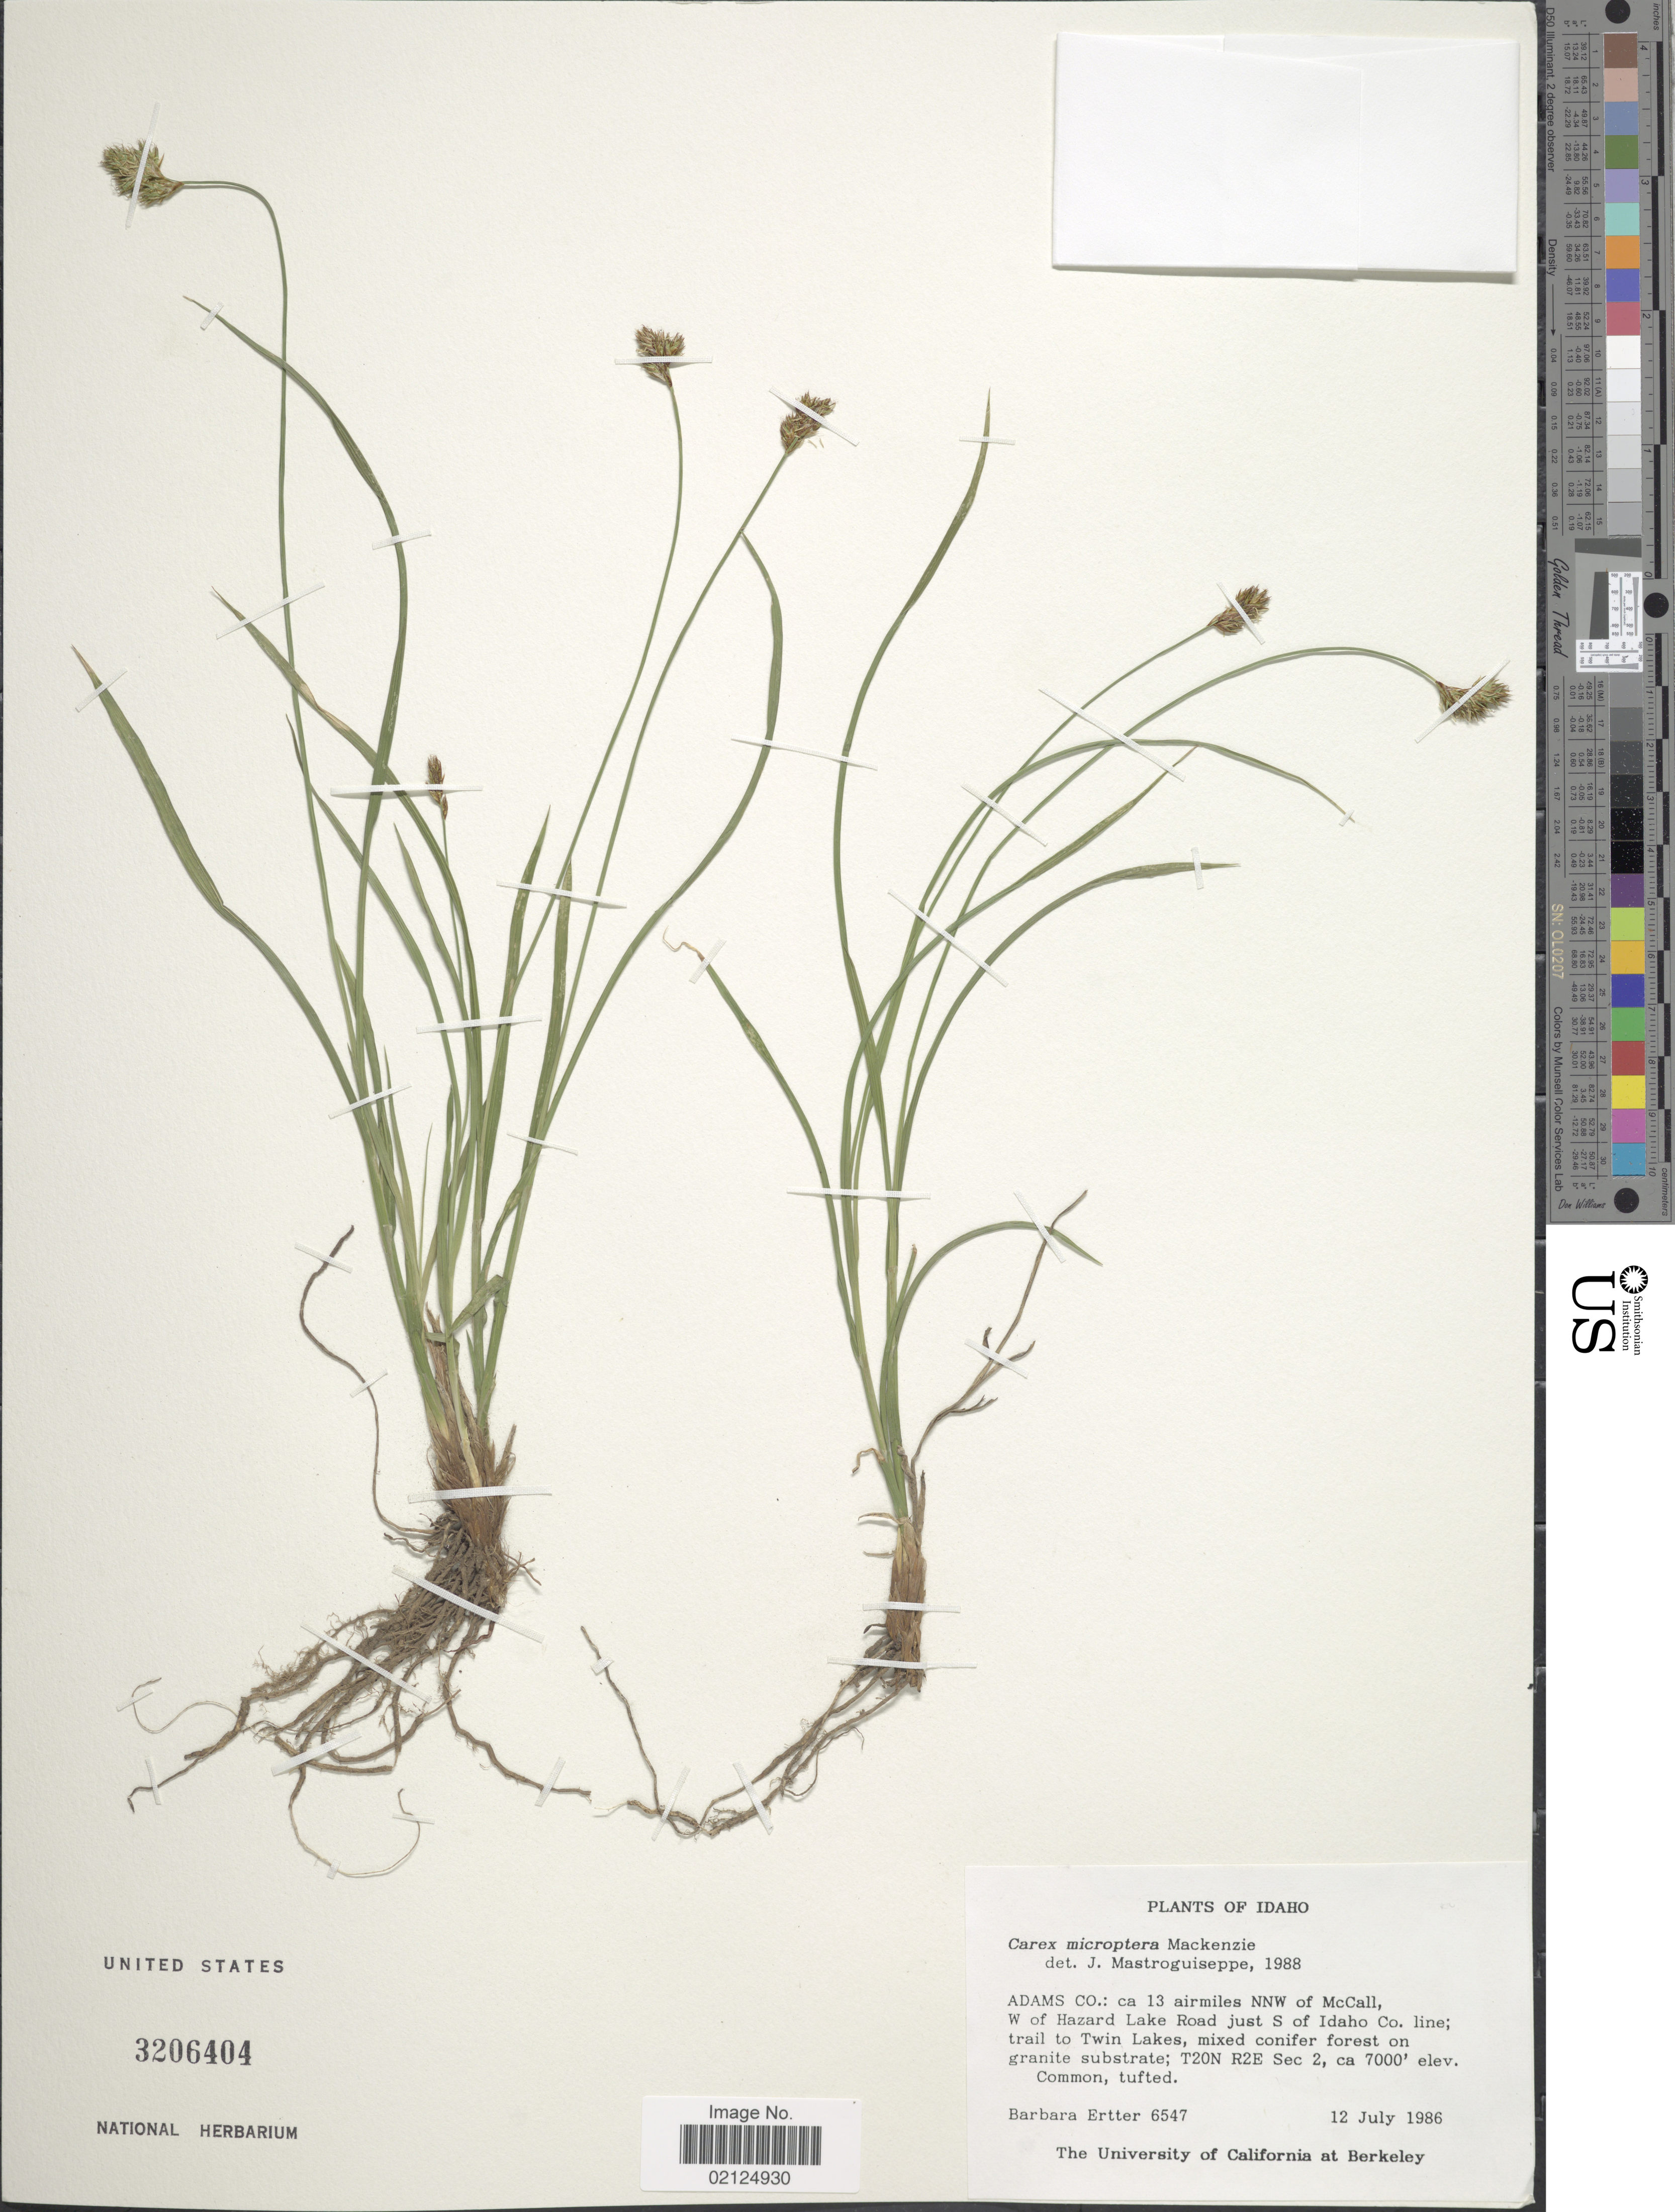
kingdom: Plantae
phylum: Tracheophyta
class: Liliopsida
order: Poales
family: Cyperaceae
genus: Carex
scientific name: Carex microptera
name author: Mack.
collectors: B. Ertter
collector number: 6547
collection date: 1986-07-12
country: United States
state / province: Idaho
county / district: Adams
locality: ca 13 airmiles NNW of McCall, W of Hazard Lake Road just S of Idaho Co. line trail to Twin lakes, T20N R2E Sec 2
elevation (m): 2134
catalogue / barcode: US 3206404